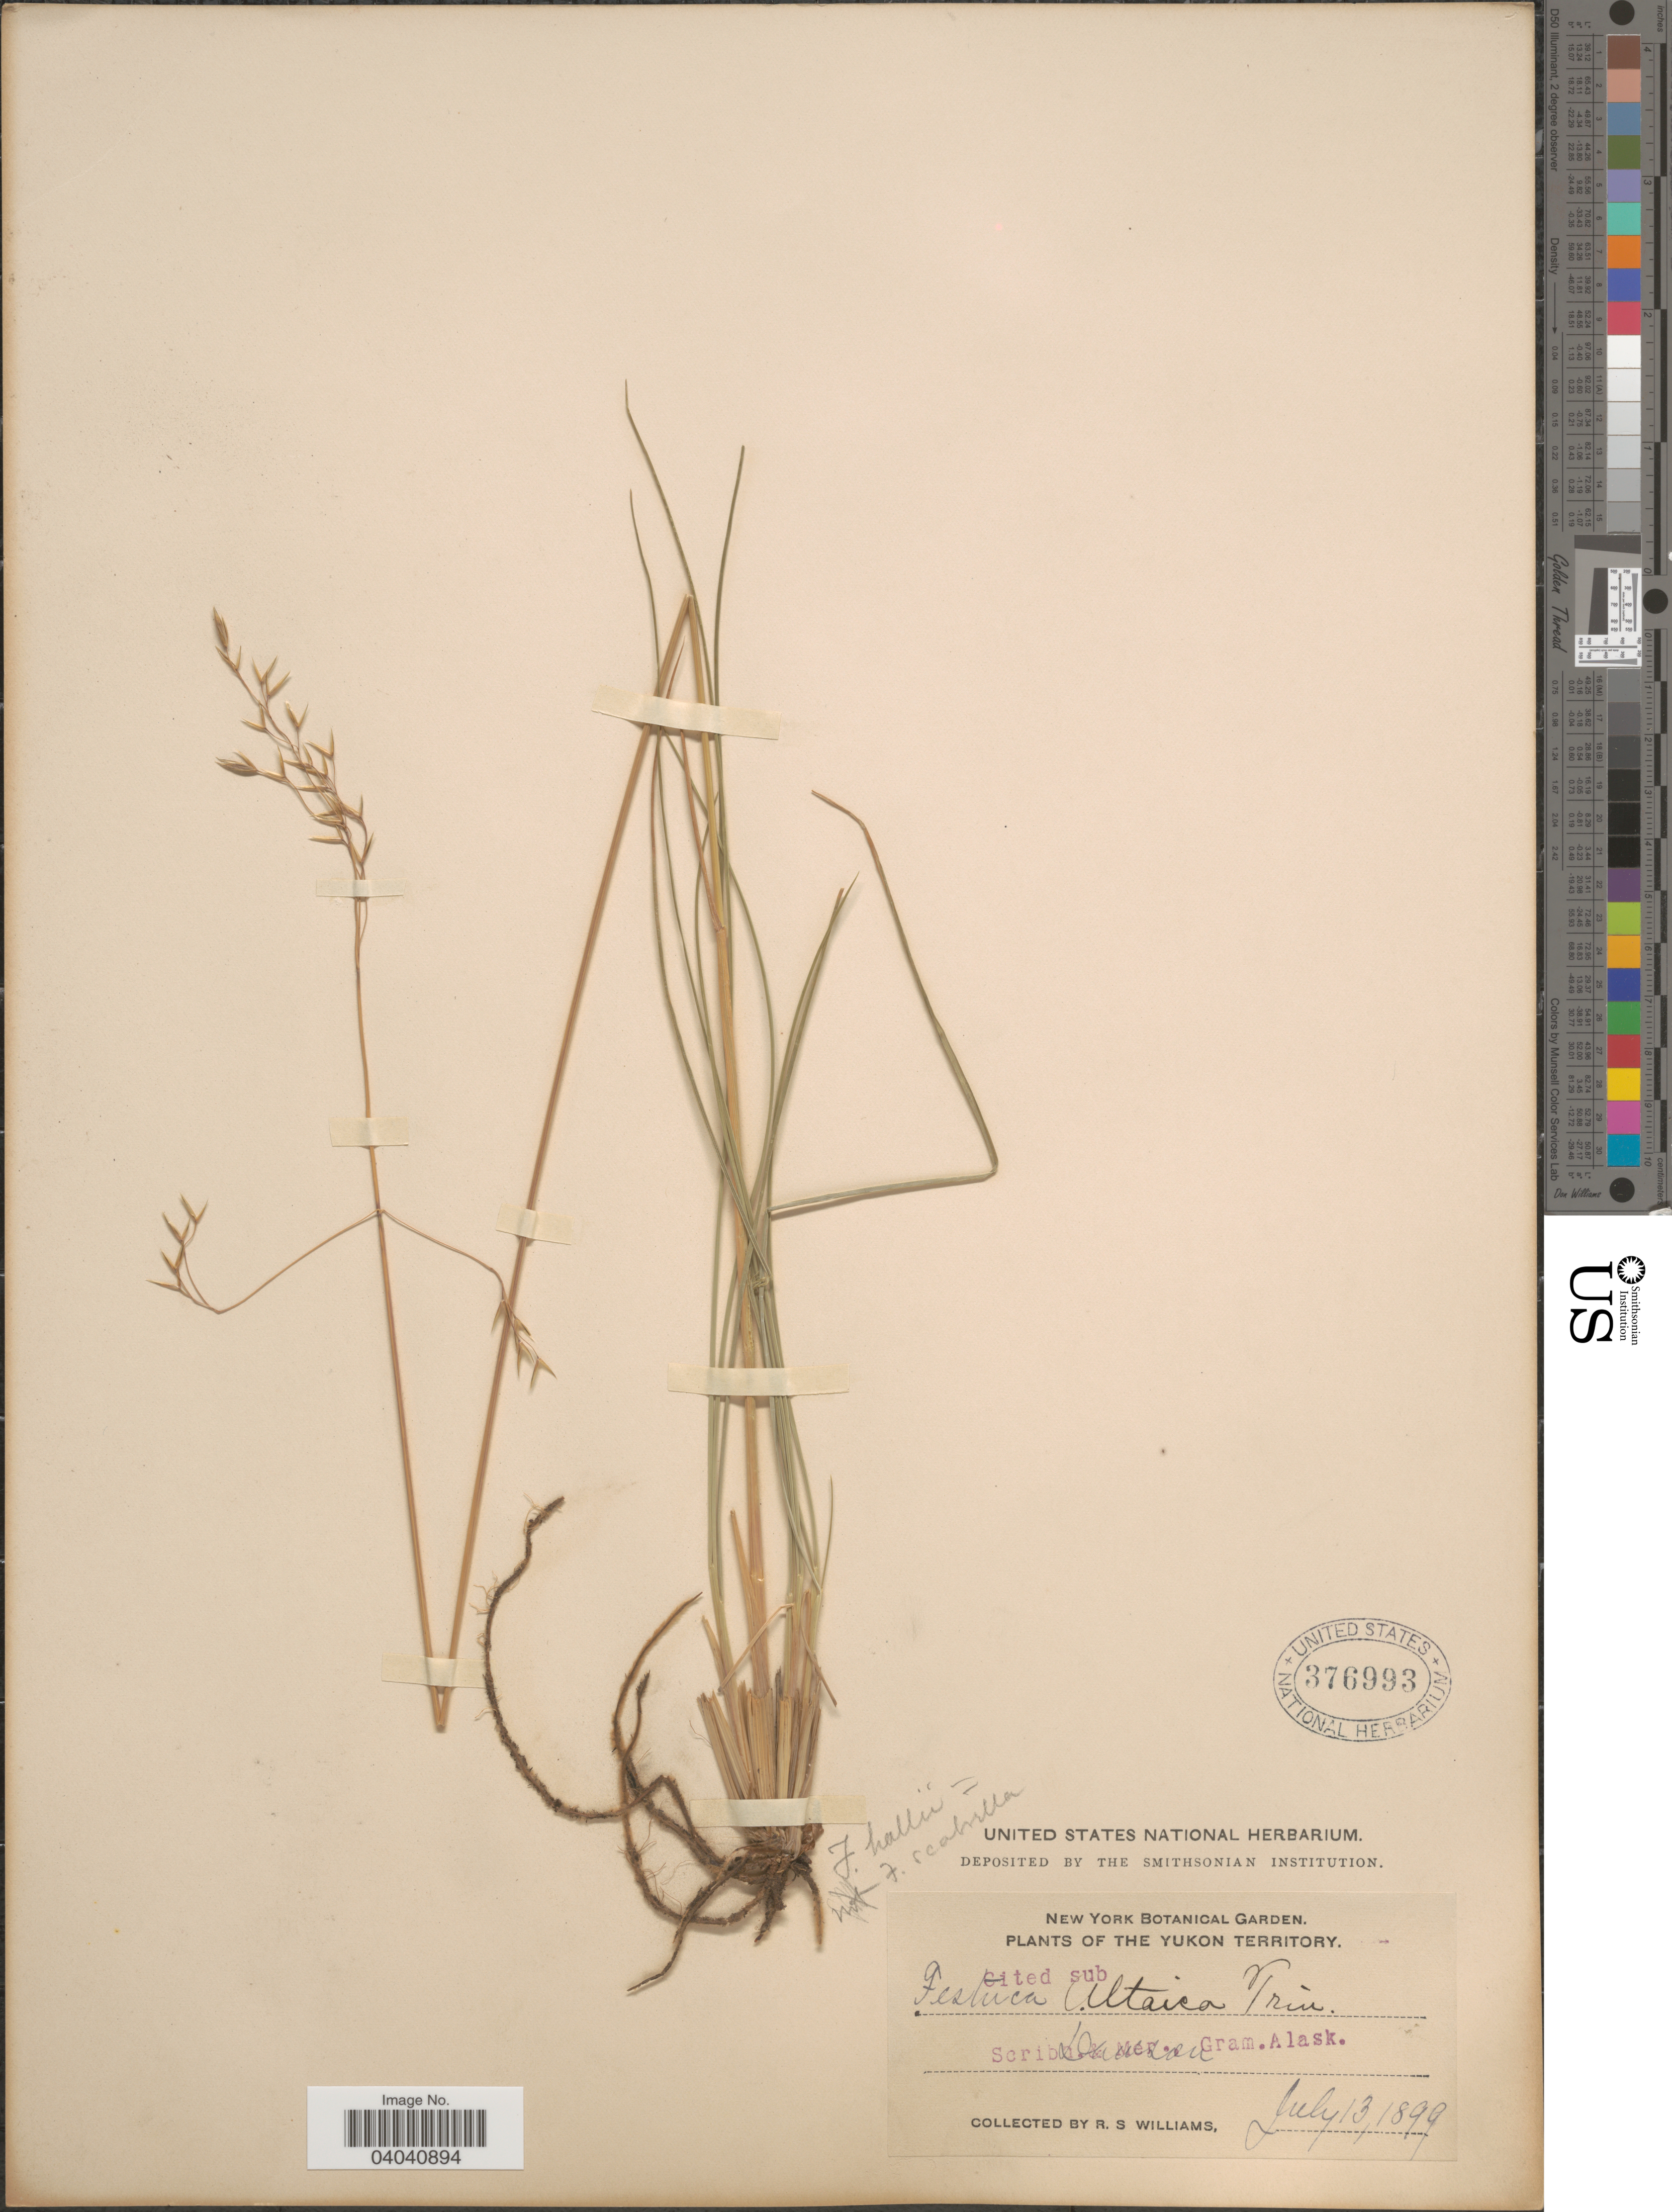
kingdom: Plantae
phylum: Tracheophyta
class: Liliopsida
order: Poales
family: Poaceae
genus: Festuca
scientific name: Festuca altaica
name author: Trin.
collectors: R. S. Williams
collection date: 1899-07-13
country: Canada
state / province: Yukon Territory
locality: Dawson.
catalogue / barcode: US 376993